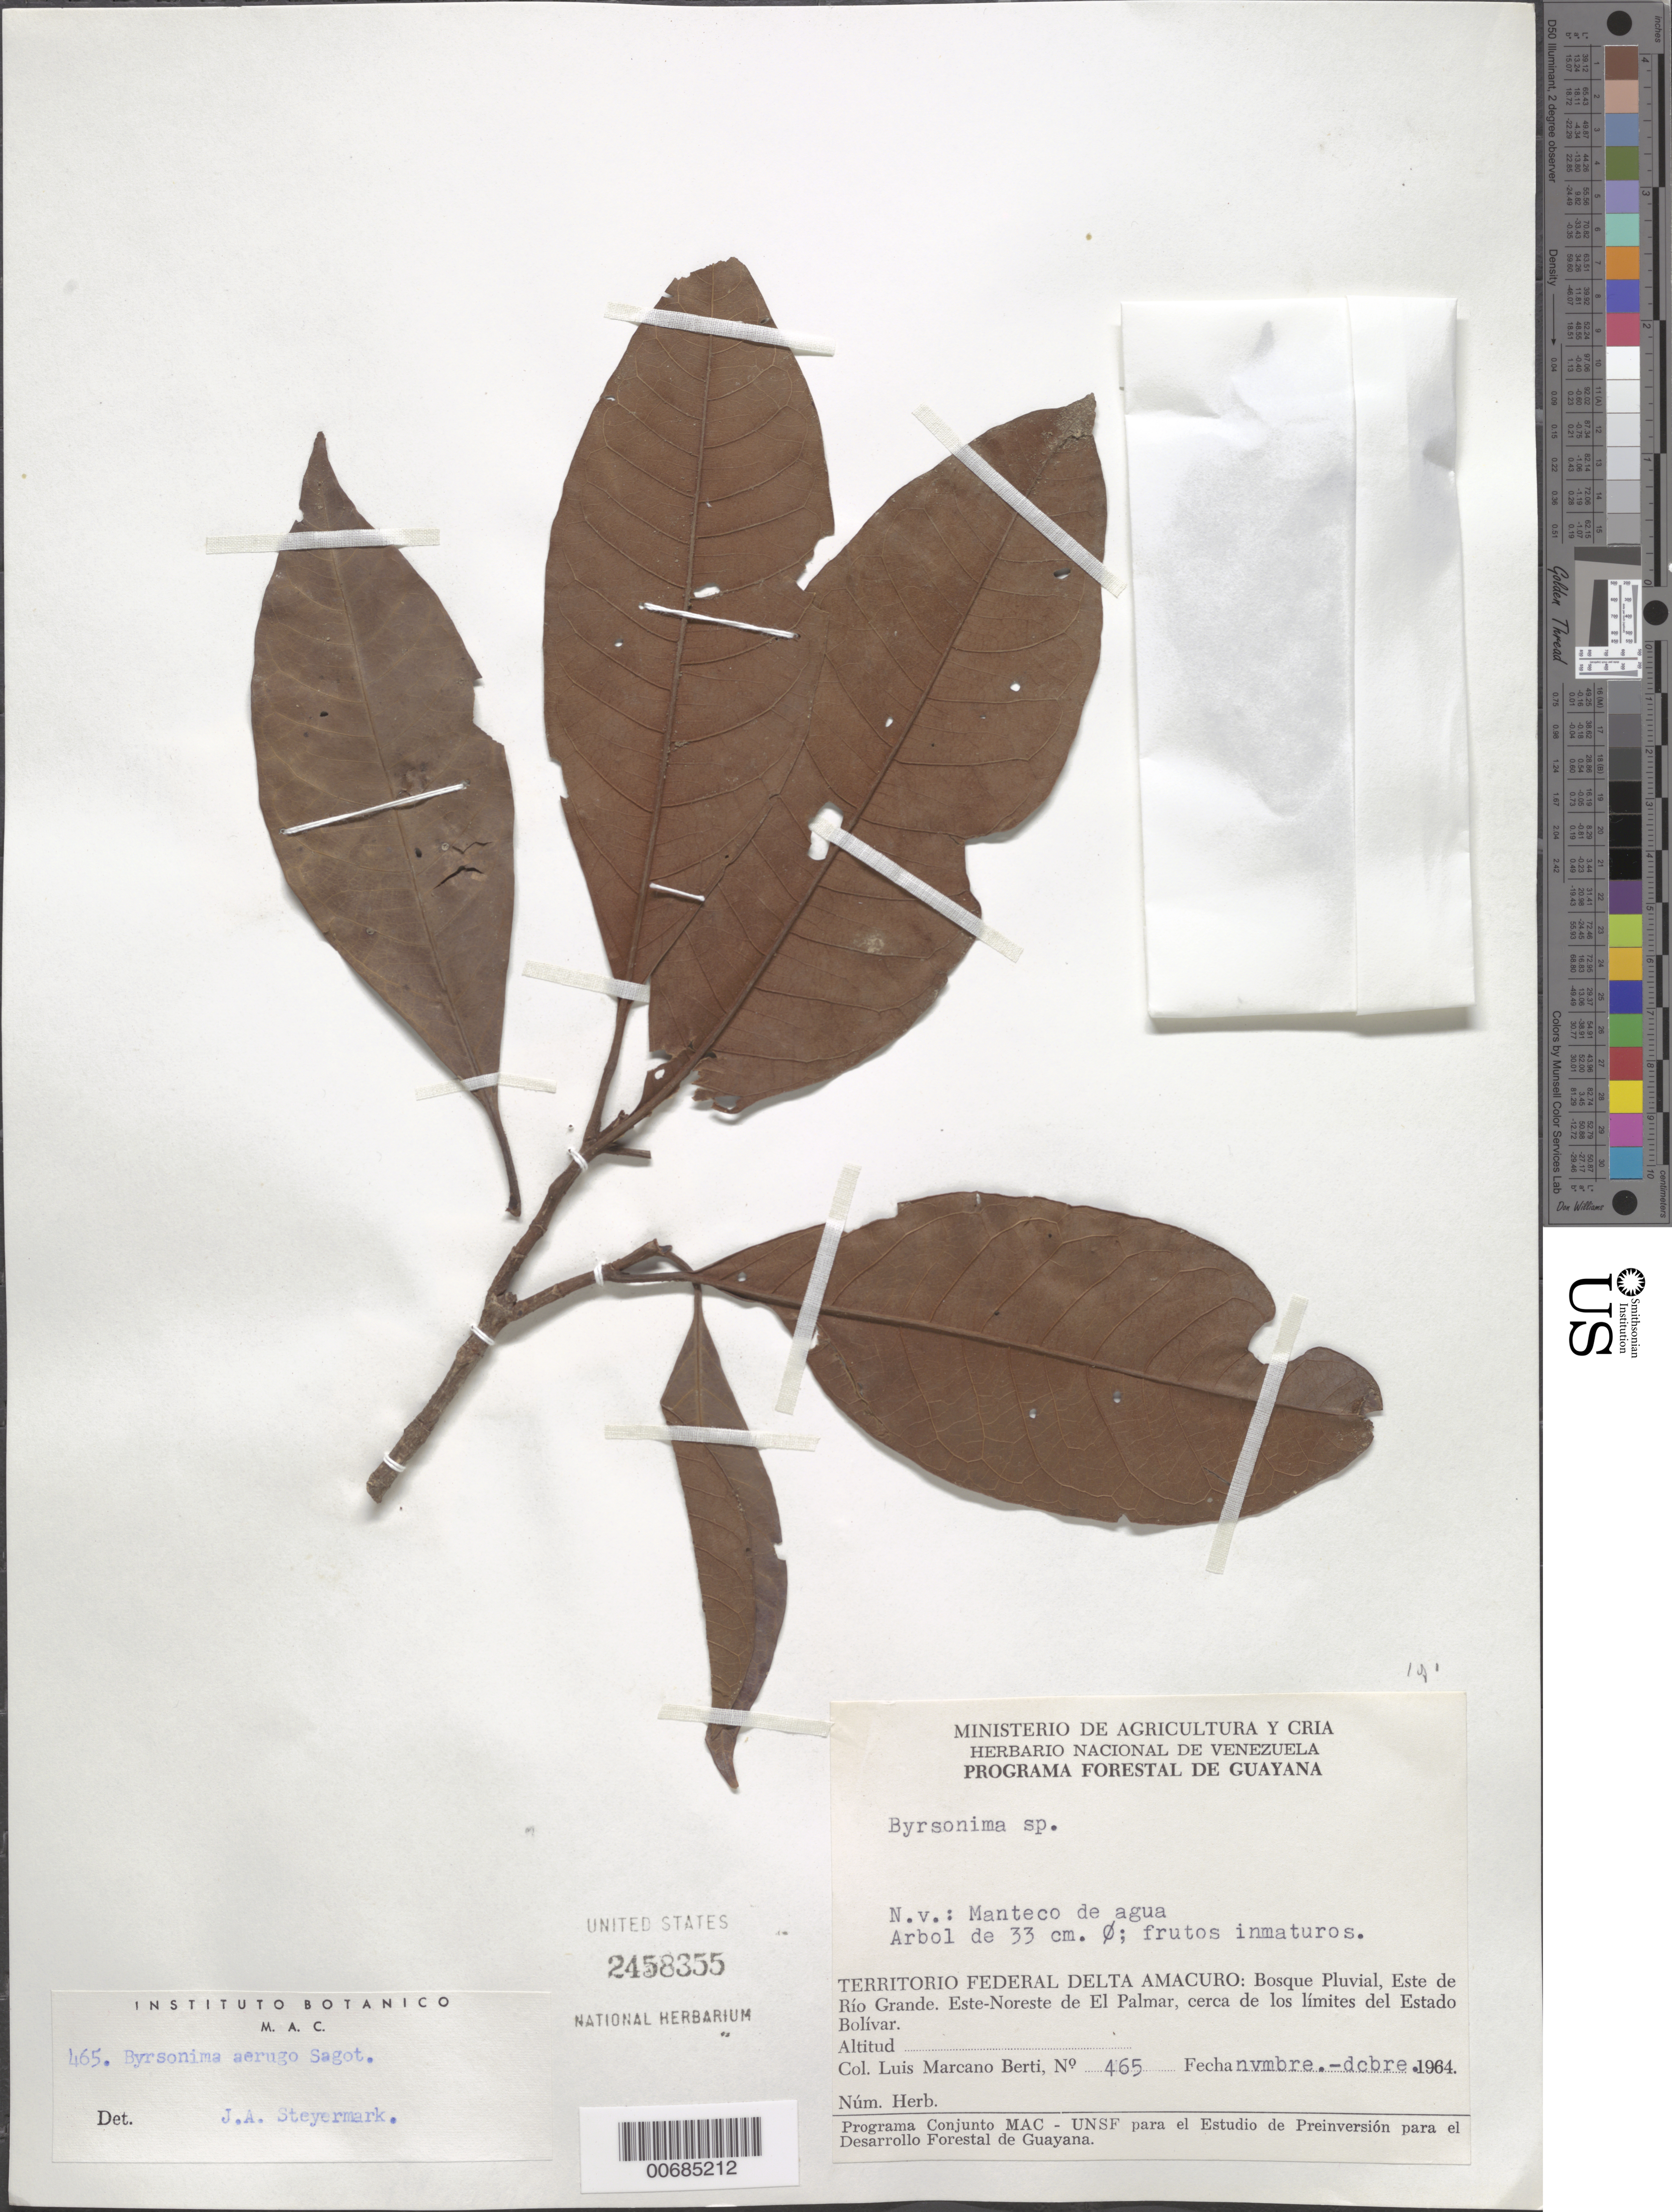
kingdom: Plantae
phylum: Tracheophyta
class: Magnoliopsida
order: Malpighiales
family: Malpighiaceae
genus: Byrsonima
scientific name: Byrsonima aerugo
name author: Sagot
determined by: Steyermark, Julian A., (VEN)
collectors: L. Marcano-Berti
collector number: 465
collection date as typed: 29-Nov-64 to 18-Dec-64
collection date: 1964-11-29/1964-12-18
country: Venezuela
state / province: Delta Amacuro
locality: Este de Río Grande, ENE de El Palmar, cerca de los limites del Estado Bolívar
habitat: Bosque pluvial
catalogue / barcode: US 2458355